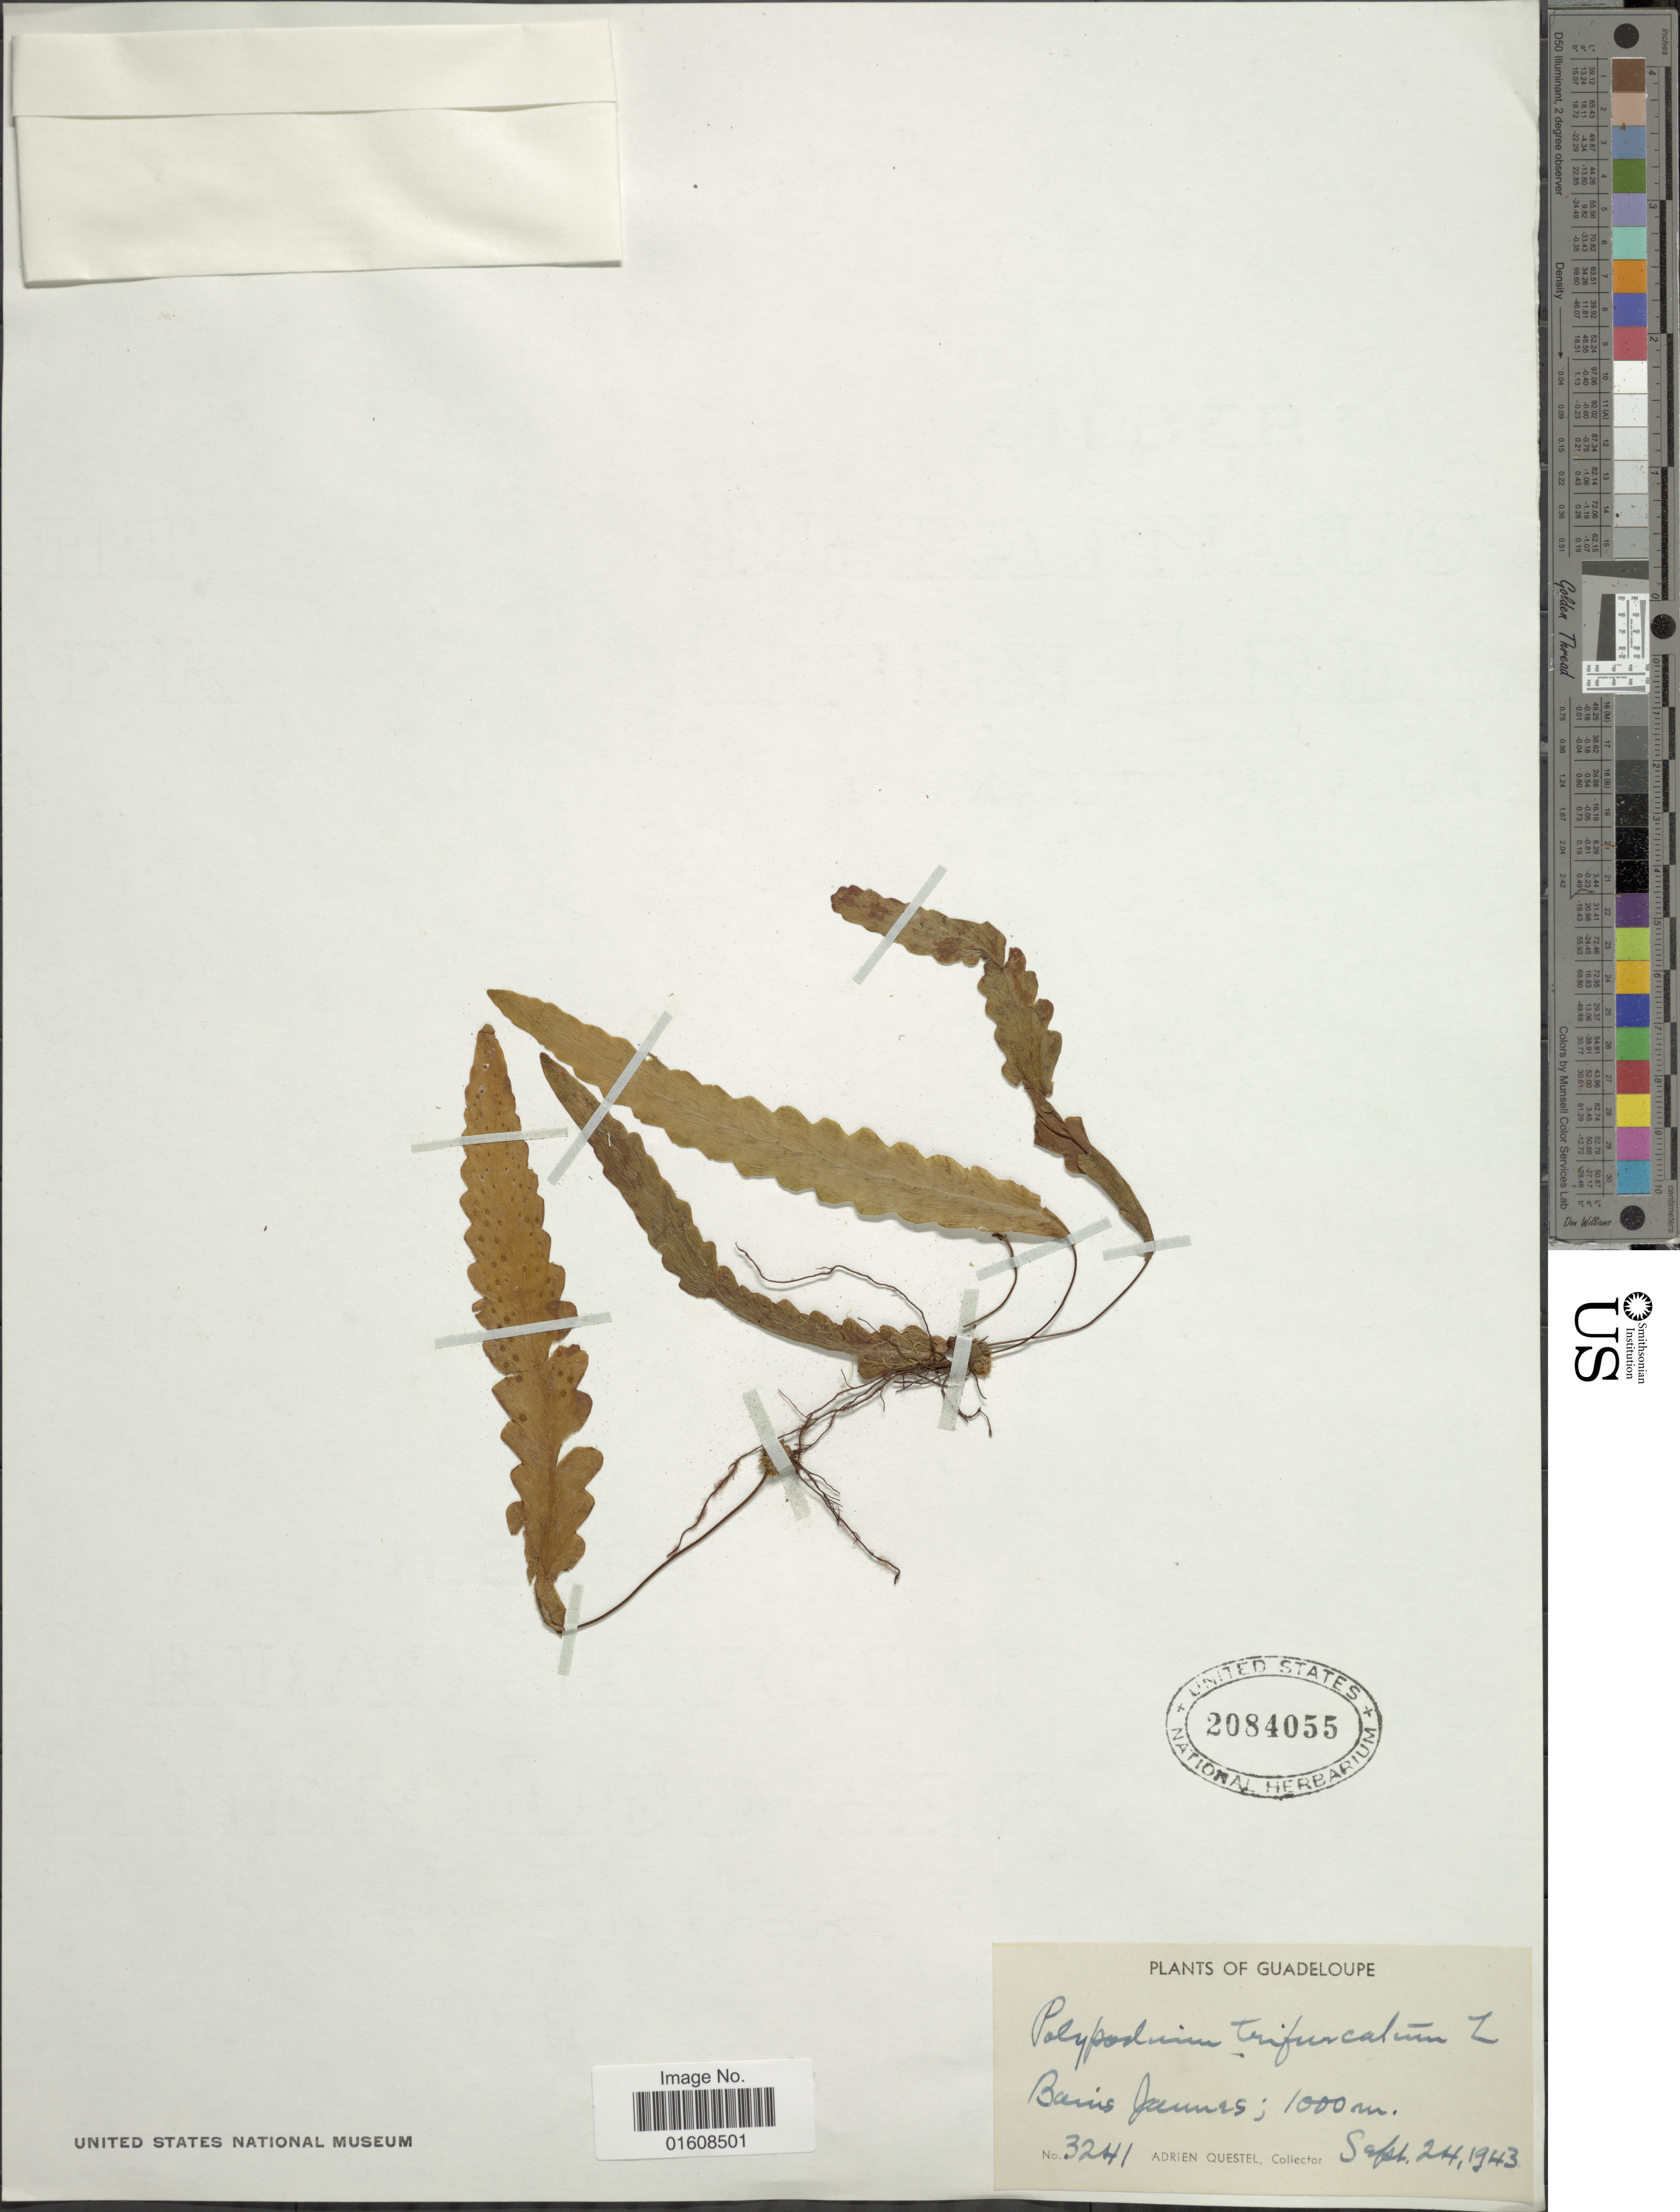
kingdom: Plantae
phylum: Tracheophyta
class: Polypodiopsida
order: Polypodiales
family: Polypodiaceae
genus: Enterosora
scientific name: Enterosora trifurcata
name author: (L.) L.E. Bishop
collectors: A. Questel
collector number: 3241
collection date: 1943-09-24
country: Guadeloupe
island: Leeward Is.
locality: Bains Jaunes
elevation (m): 1000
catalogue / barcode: US 2084055